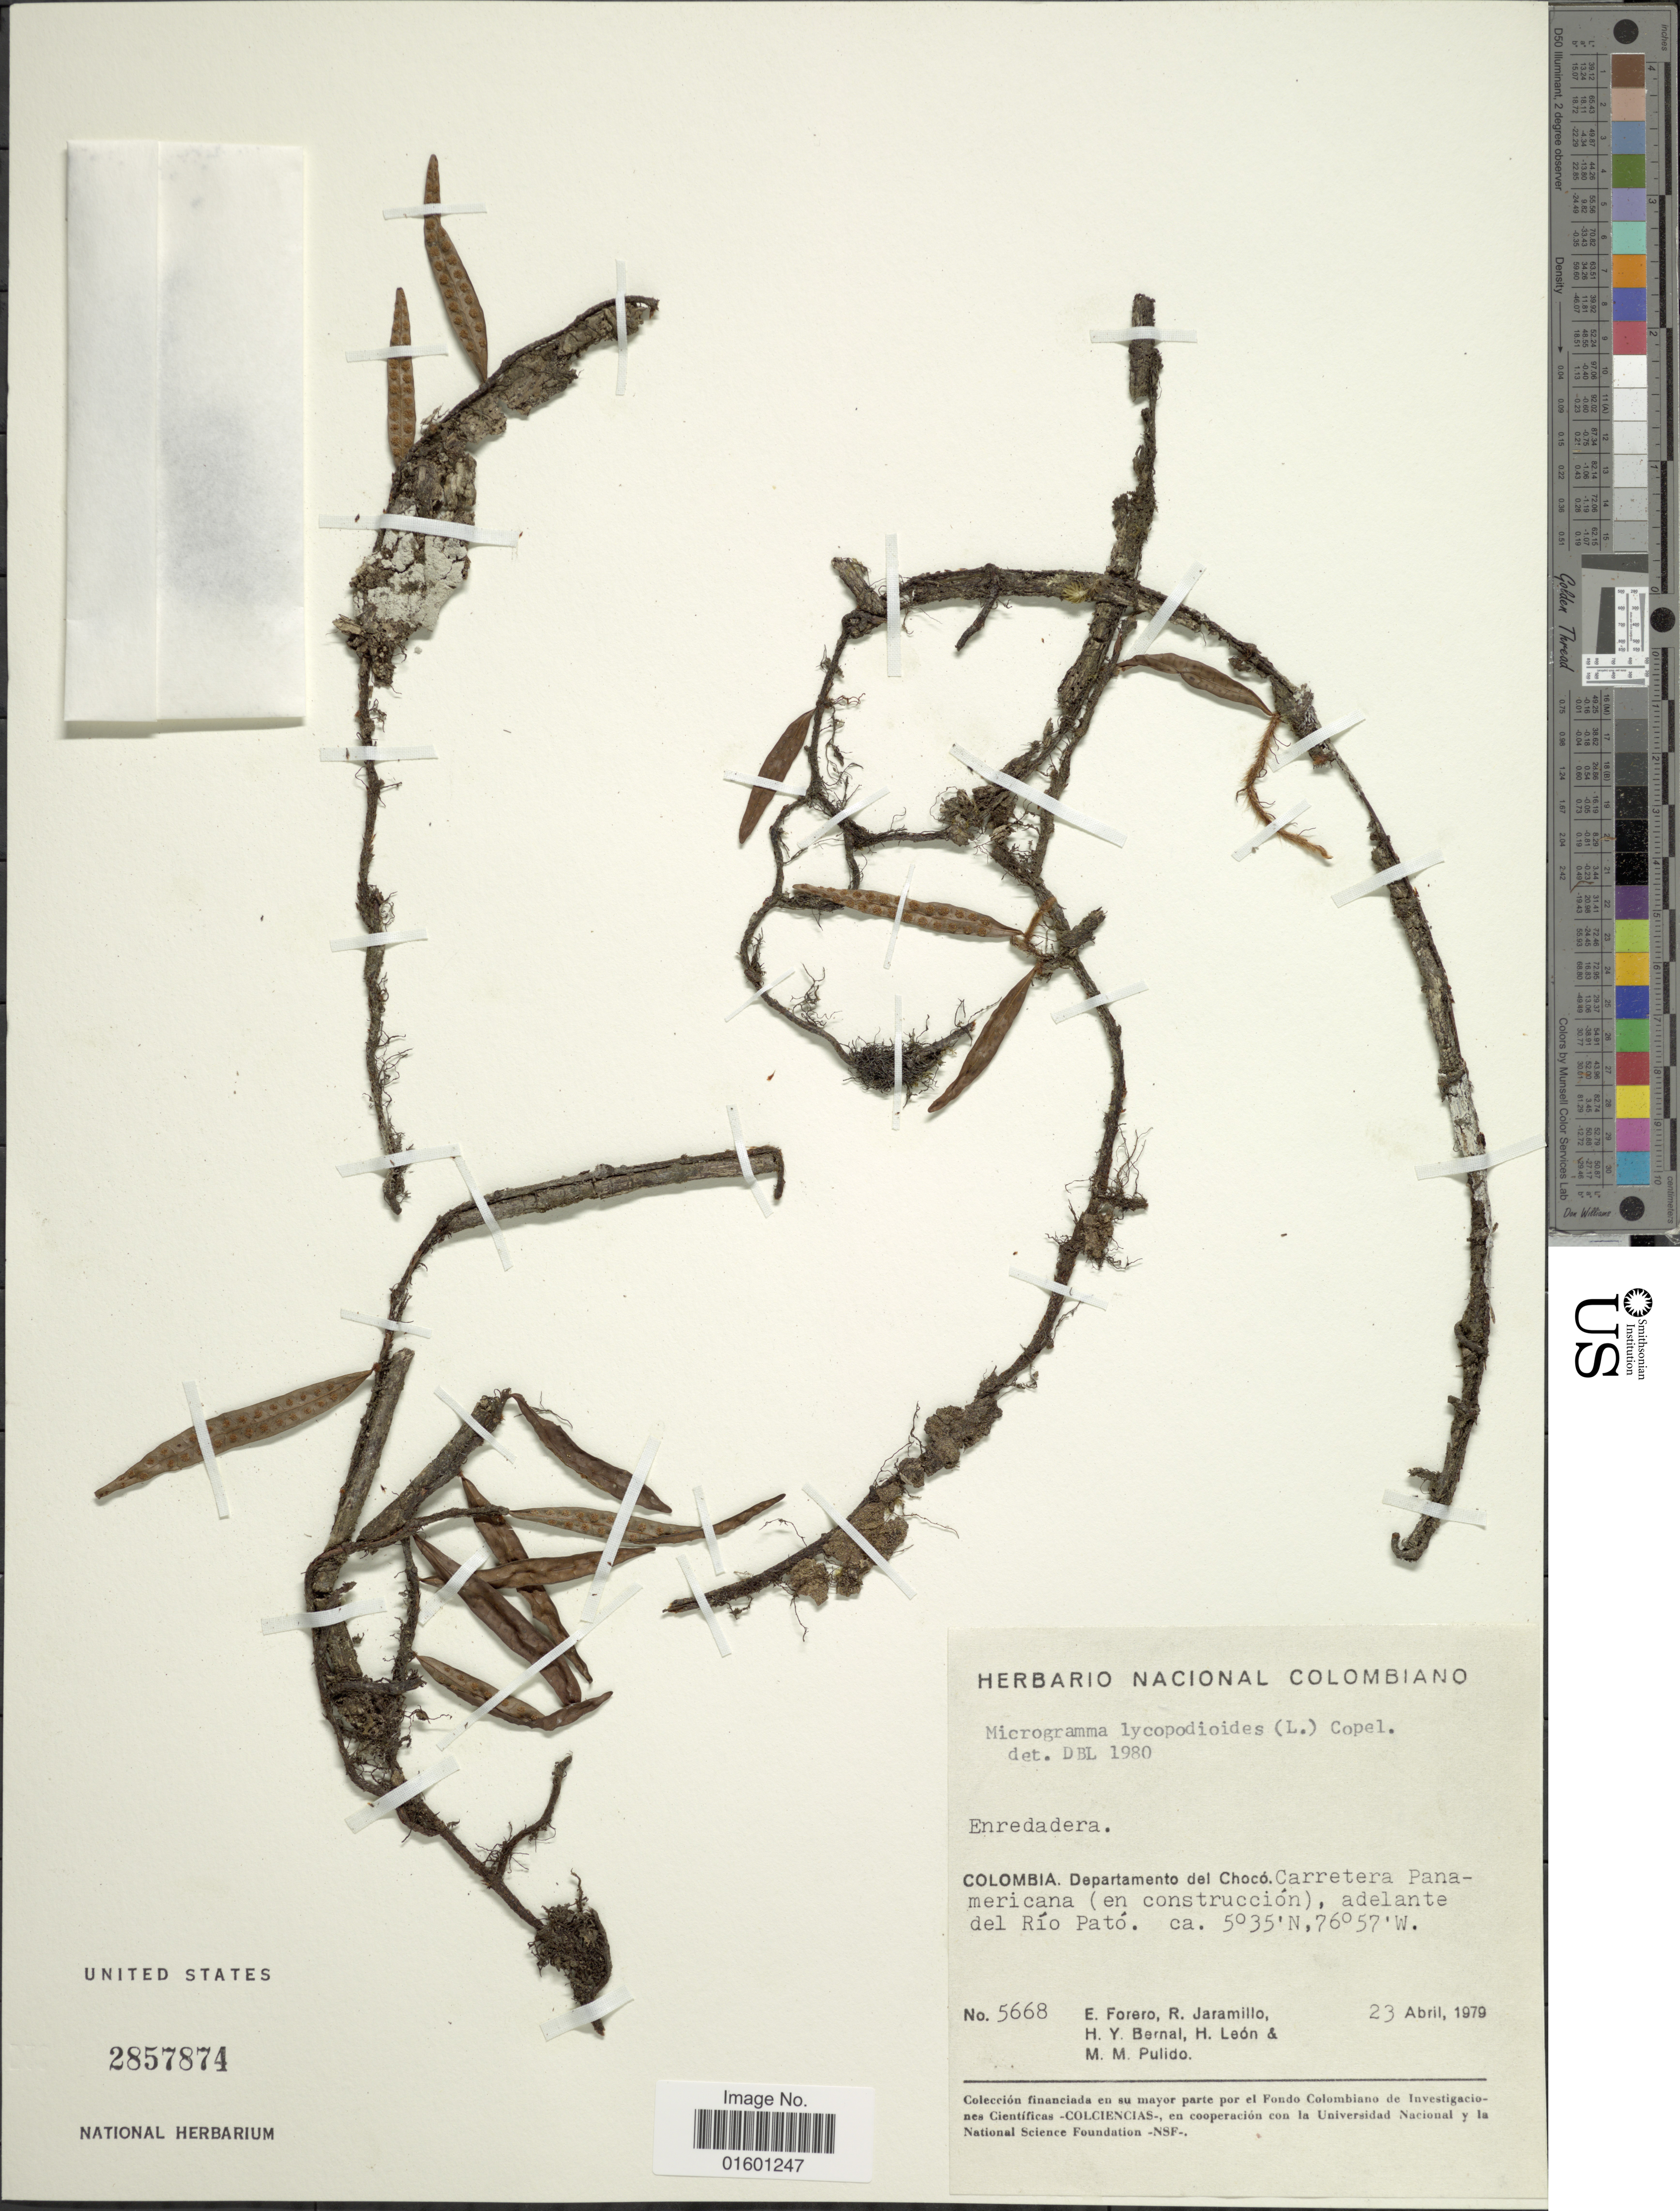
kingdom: Plantae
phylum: Tracheophyta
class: Polypodiopsida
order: Polypodiales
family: Polypodiaceae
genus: Microgramma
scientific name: Microgramma lycopodioides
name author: (L.) Copel.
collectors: E. Forero, R. Jaramillo, H. Y. Bernal, Henry Leon & M. Pulido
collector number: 5668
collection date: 1979-04-23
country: Colombia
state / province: Chocó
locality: Carretera Panamericana (en construccion), adelante del Rio Pato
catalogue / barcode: US 2857874